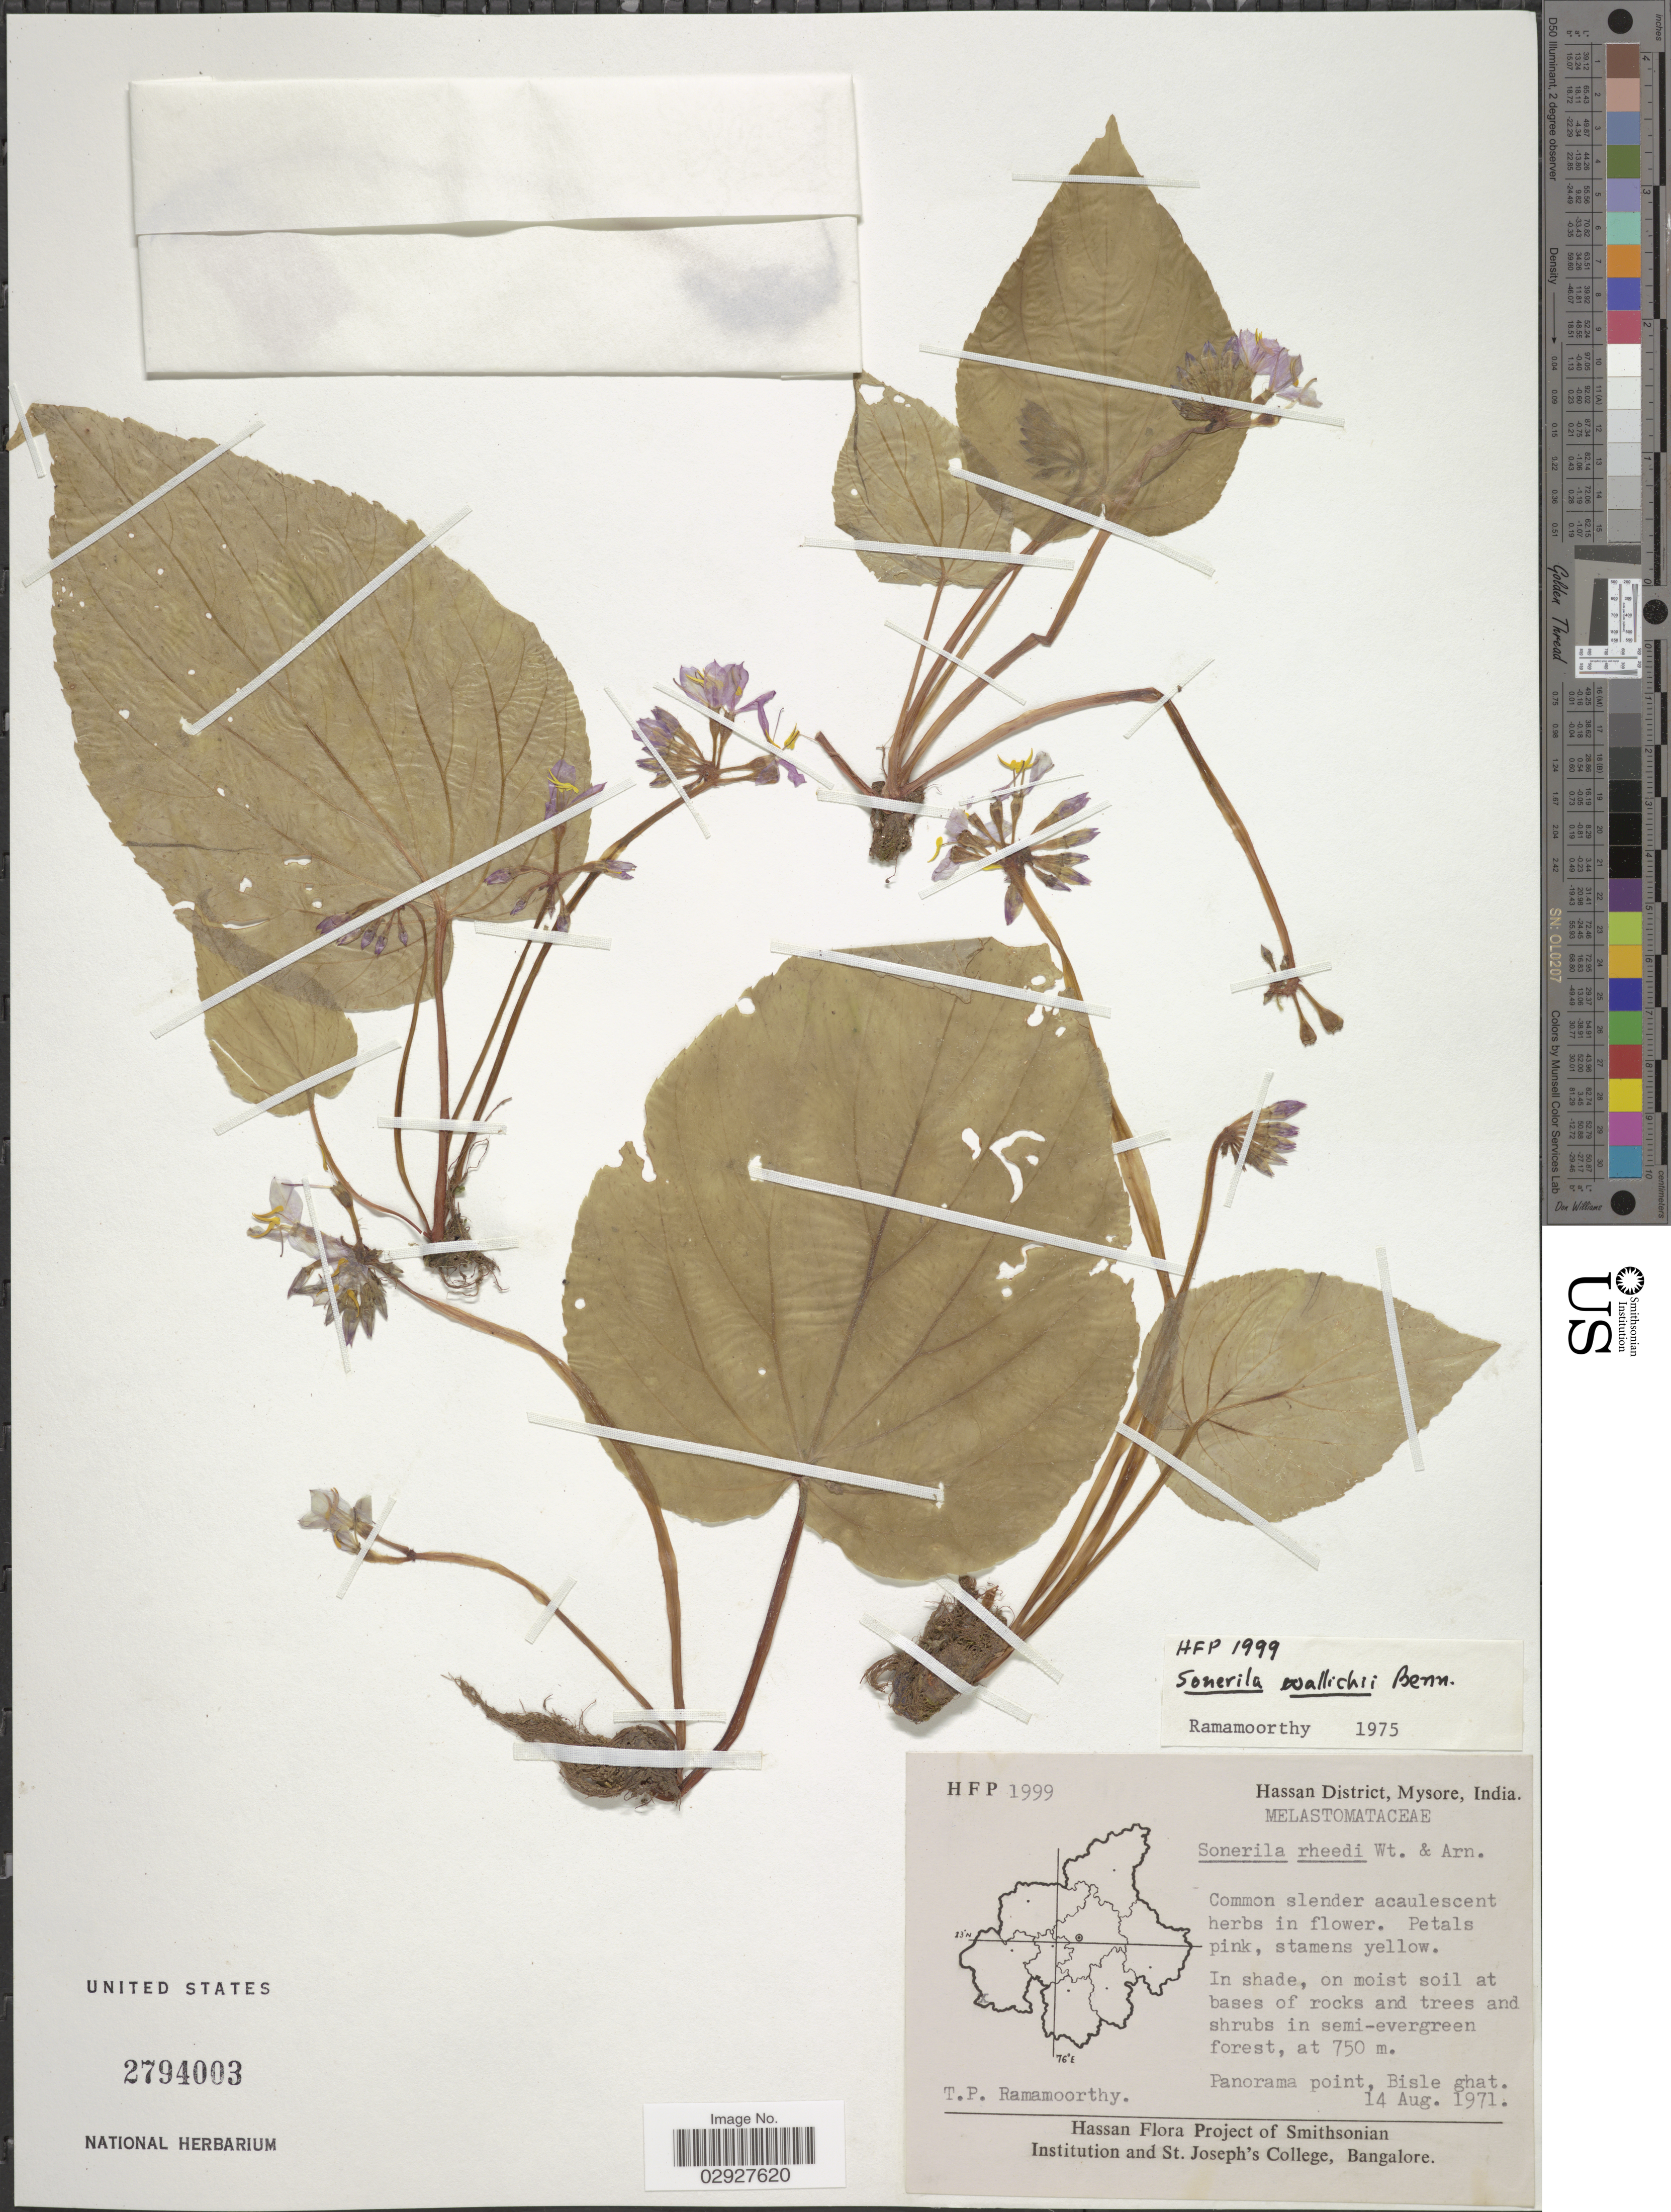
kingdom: Plantae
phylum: Tracheophyta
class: Magnoliopsida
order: Myrtales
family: Melastomataceae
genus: Sonerila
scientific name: Sonerila wallichii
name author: Benn.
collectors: T. P. Ramamoorthy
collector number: HFP1999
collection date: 1971-08-14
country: India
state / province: Karnataka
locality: Hassan District, Mysore. Panorama point, Bisle ghat.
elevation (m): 750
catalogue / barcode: US 2794003